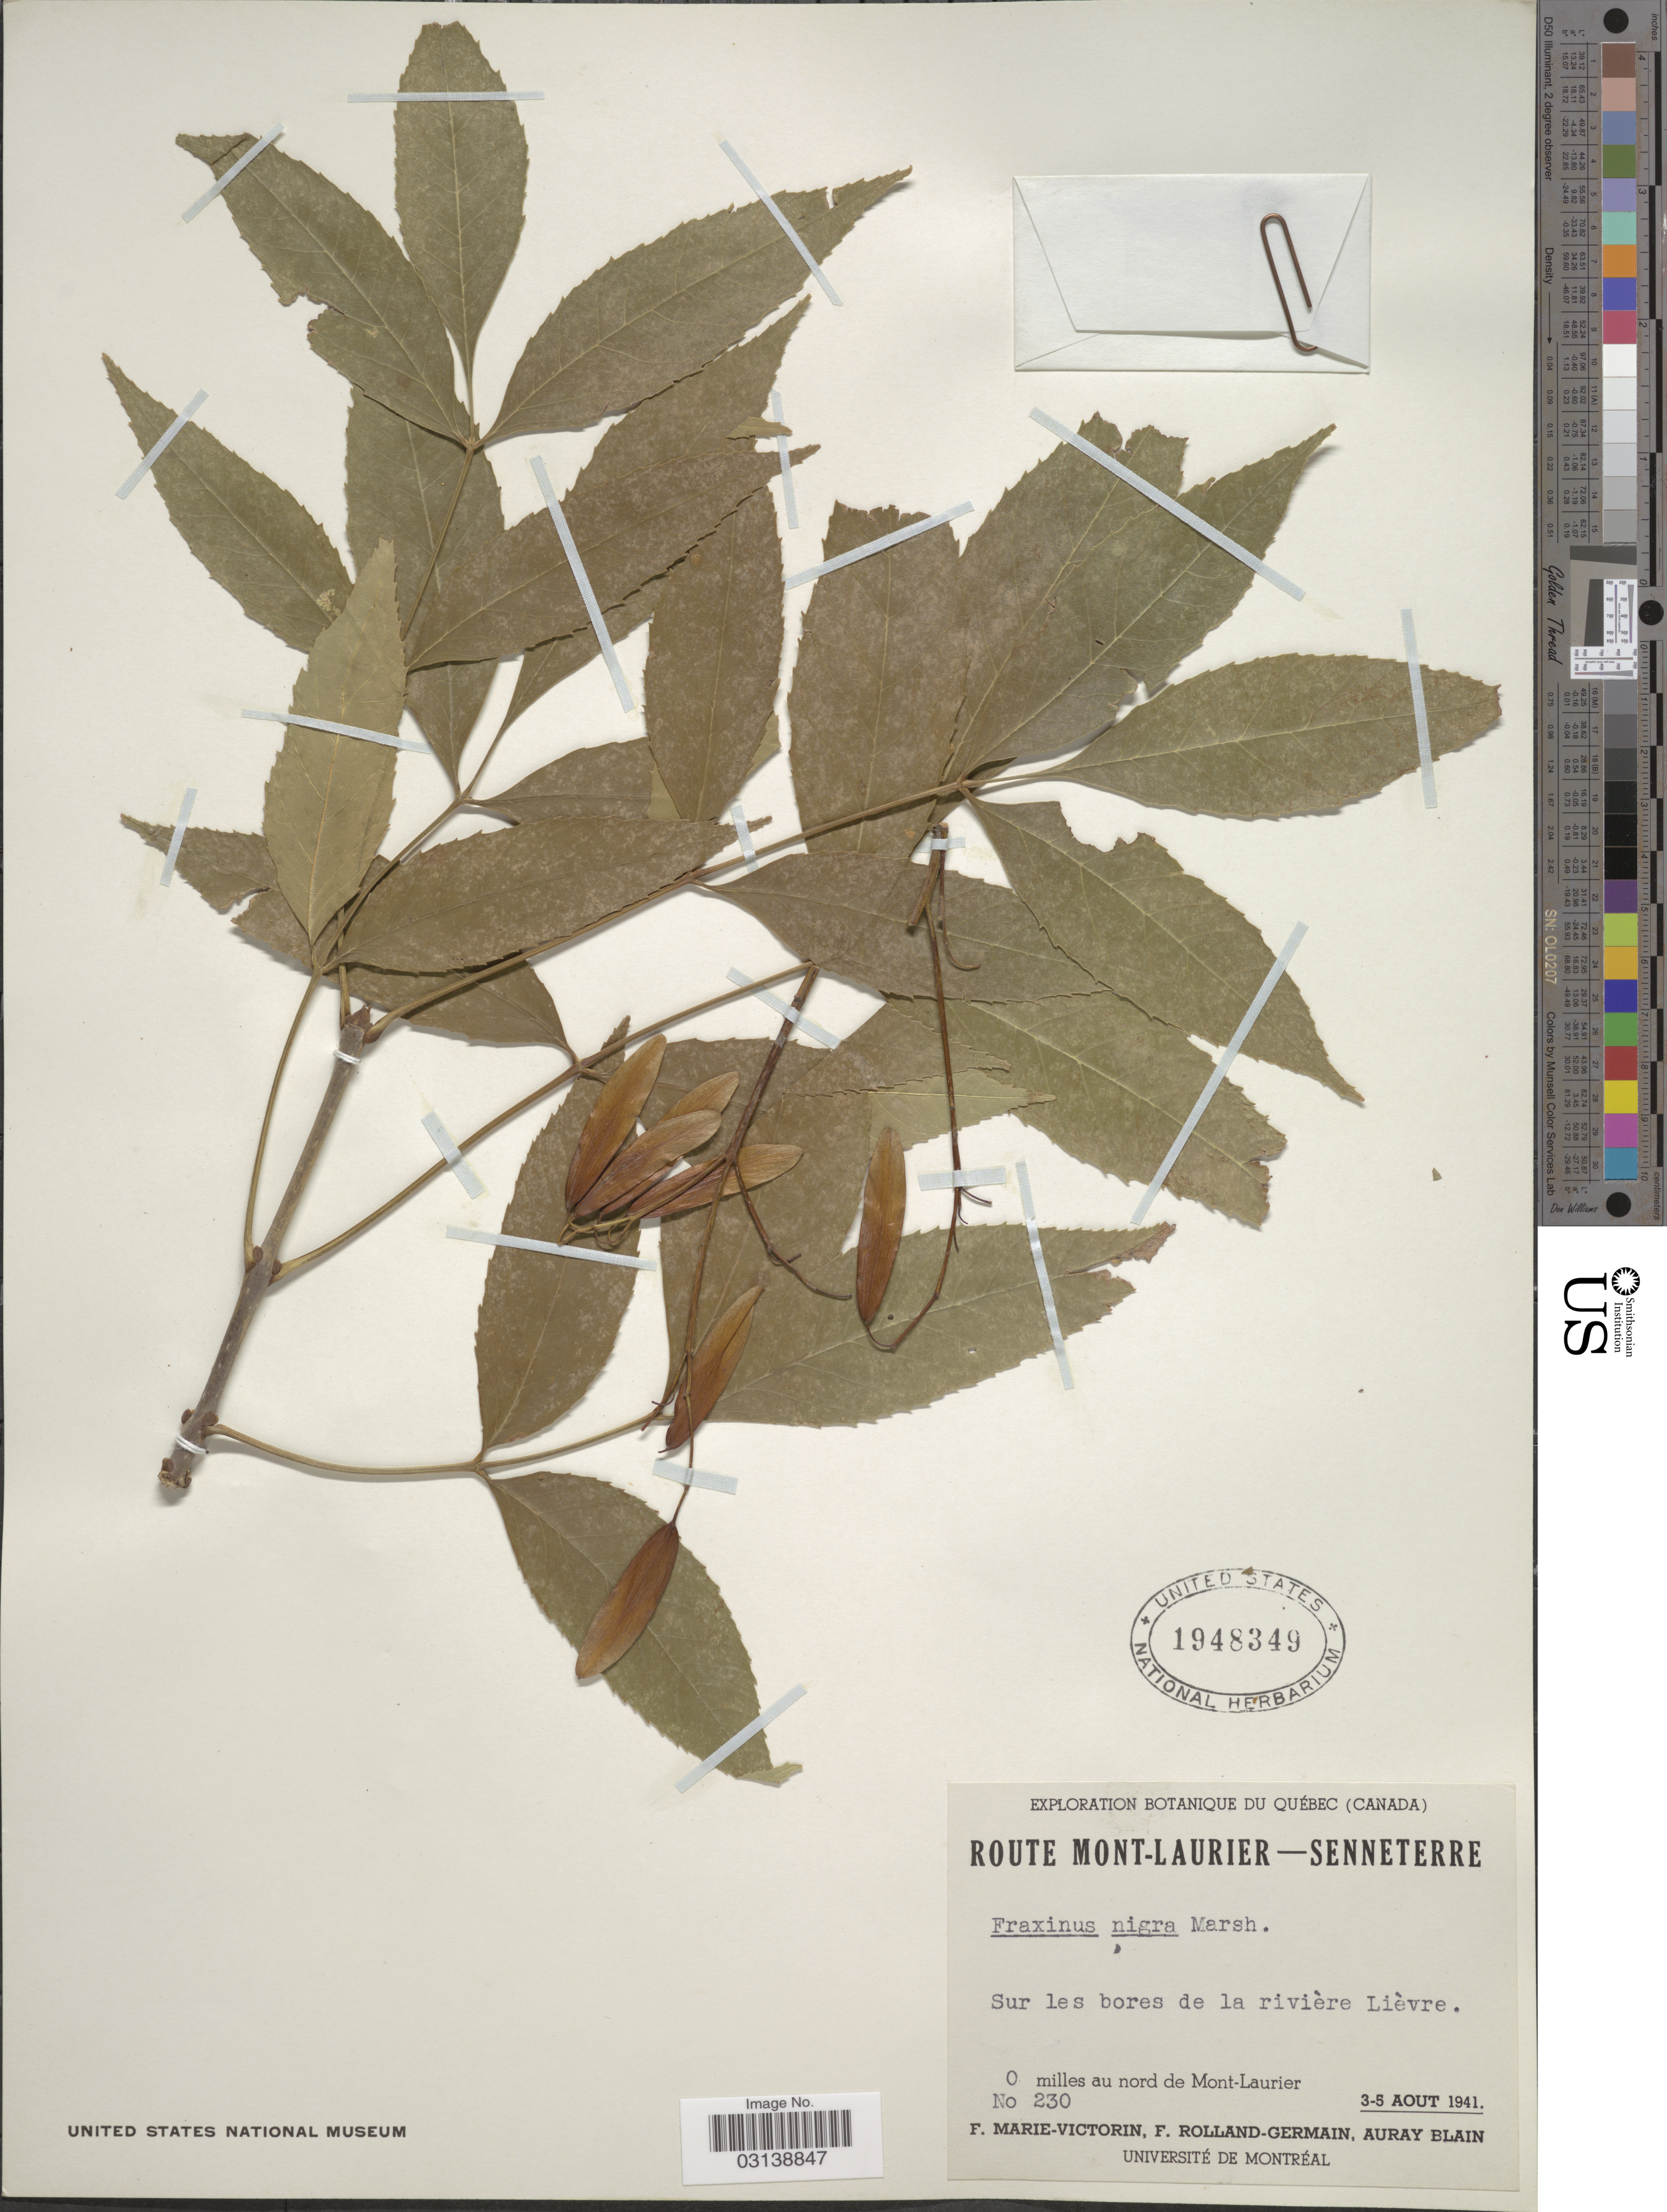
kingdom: Plantae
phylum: Tracheophyta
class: Magnoliopsida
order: Lamiales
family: Oleaceae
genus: Fraxinus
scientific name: Fraxinus nigra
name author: Marshall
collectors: F. Marie-Victorin, Rolland-Germain & A. Blain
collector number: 230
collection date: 1941-08-03/1941-08-05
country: Canada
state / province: Quebec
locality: Route Mont-Laurier-Seneterre. Sur les bores de la rivière Lièvre. 0 milles au nord de Mont-Laurier.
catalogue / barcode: US 1948349